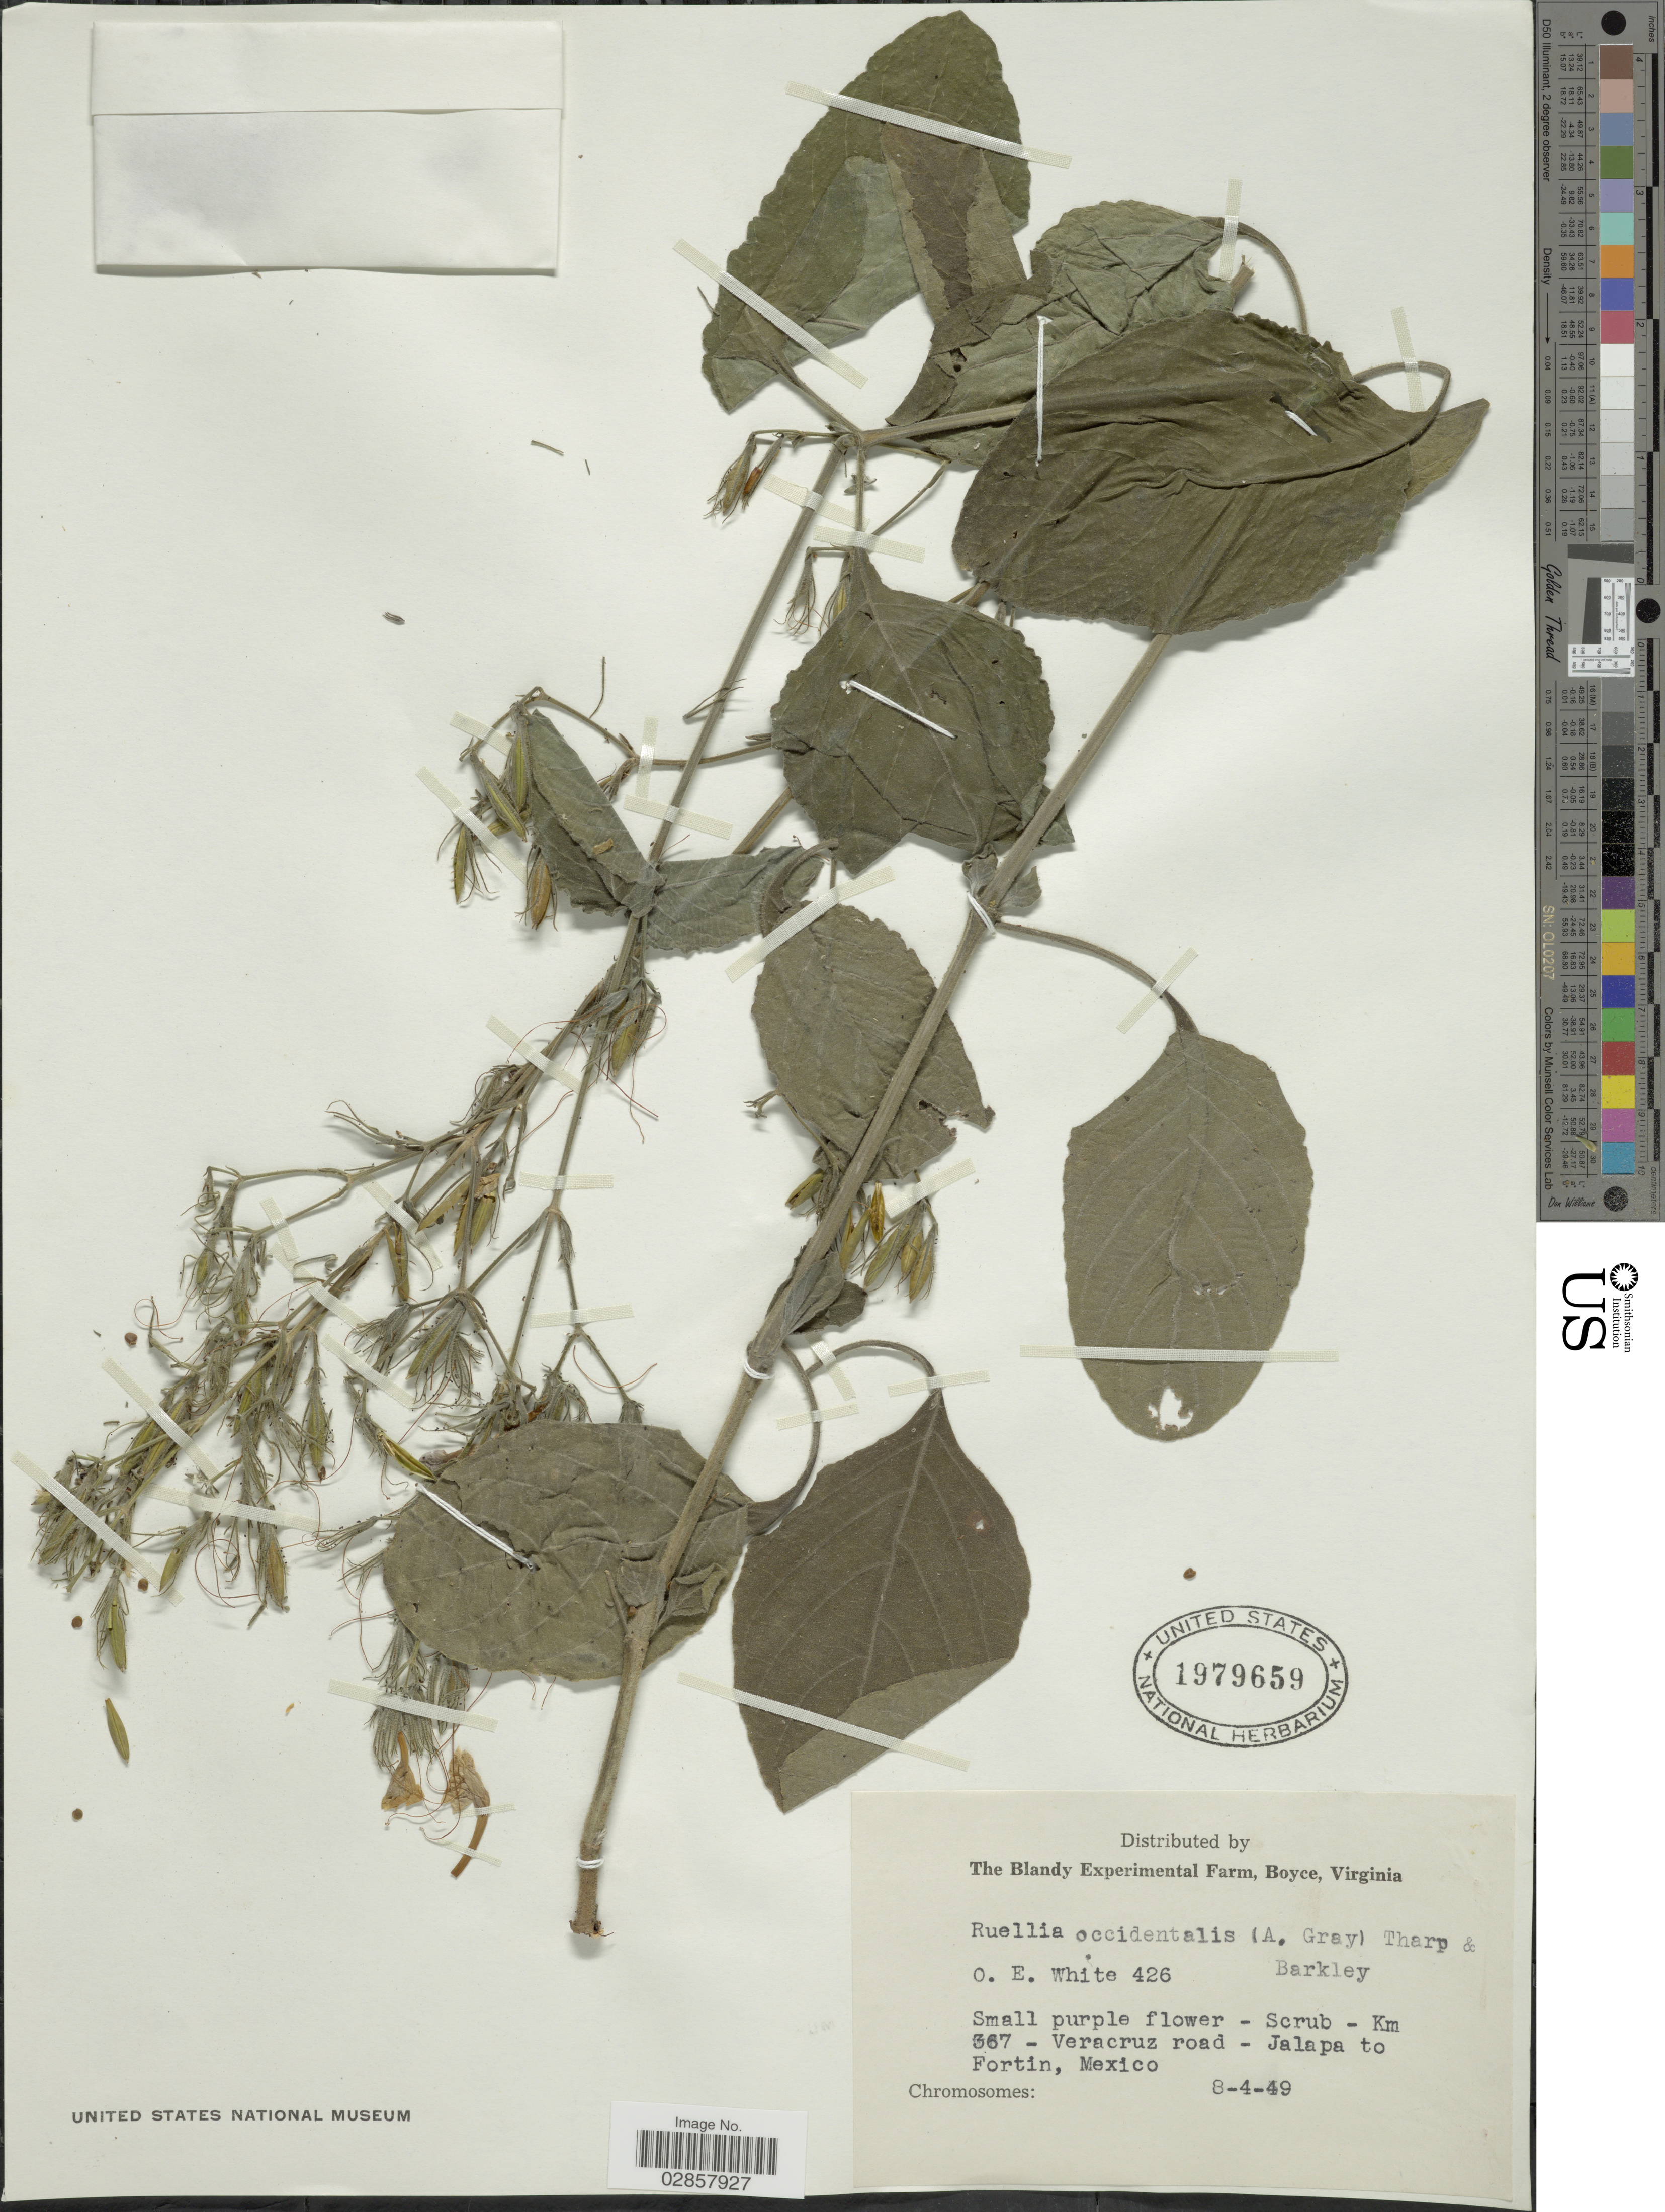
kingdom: Plantae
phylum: Tracheophyta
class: Magnoliopsida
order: Lamiales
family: Acanthaceae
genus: Ruellia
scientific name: Ruellia occidentalis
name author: (A. Gray) Tharp & F.A. Barkley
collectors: O. E. White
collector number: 426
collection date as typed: Transcribed d/m/y: 8/4/49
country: Mexico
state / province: Veracruz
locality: Km 367 - Veracruz road- Jalapa to Fortin.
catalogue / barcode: US 1979659